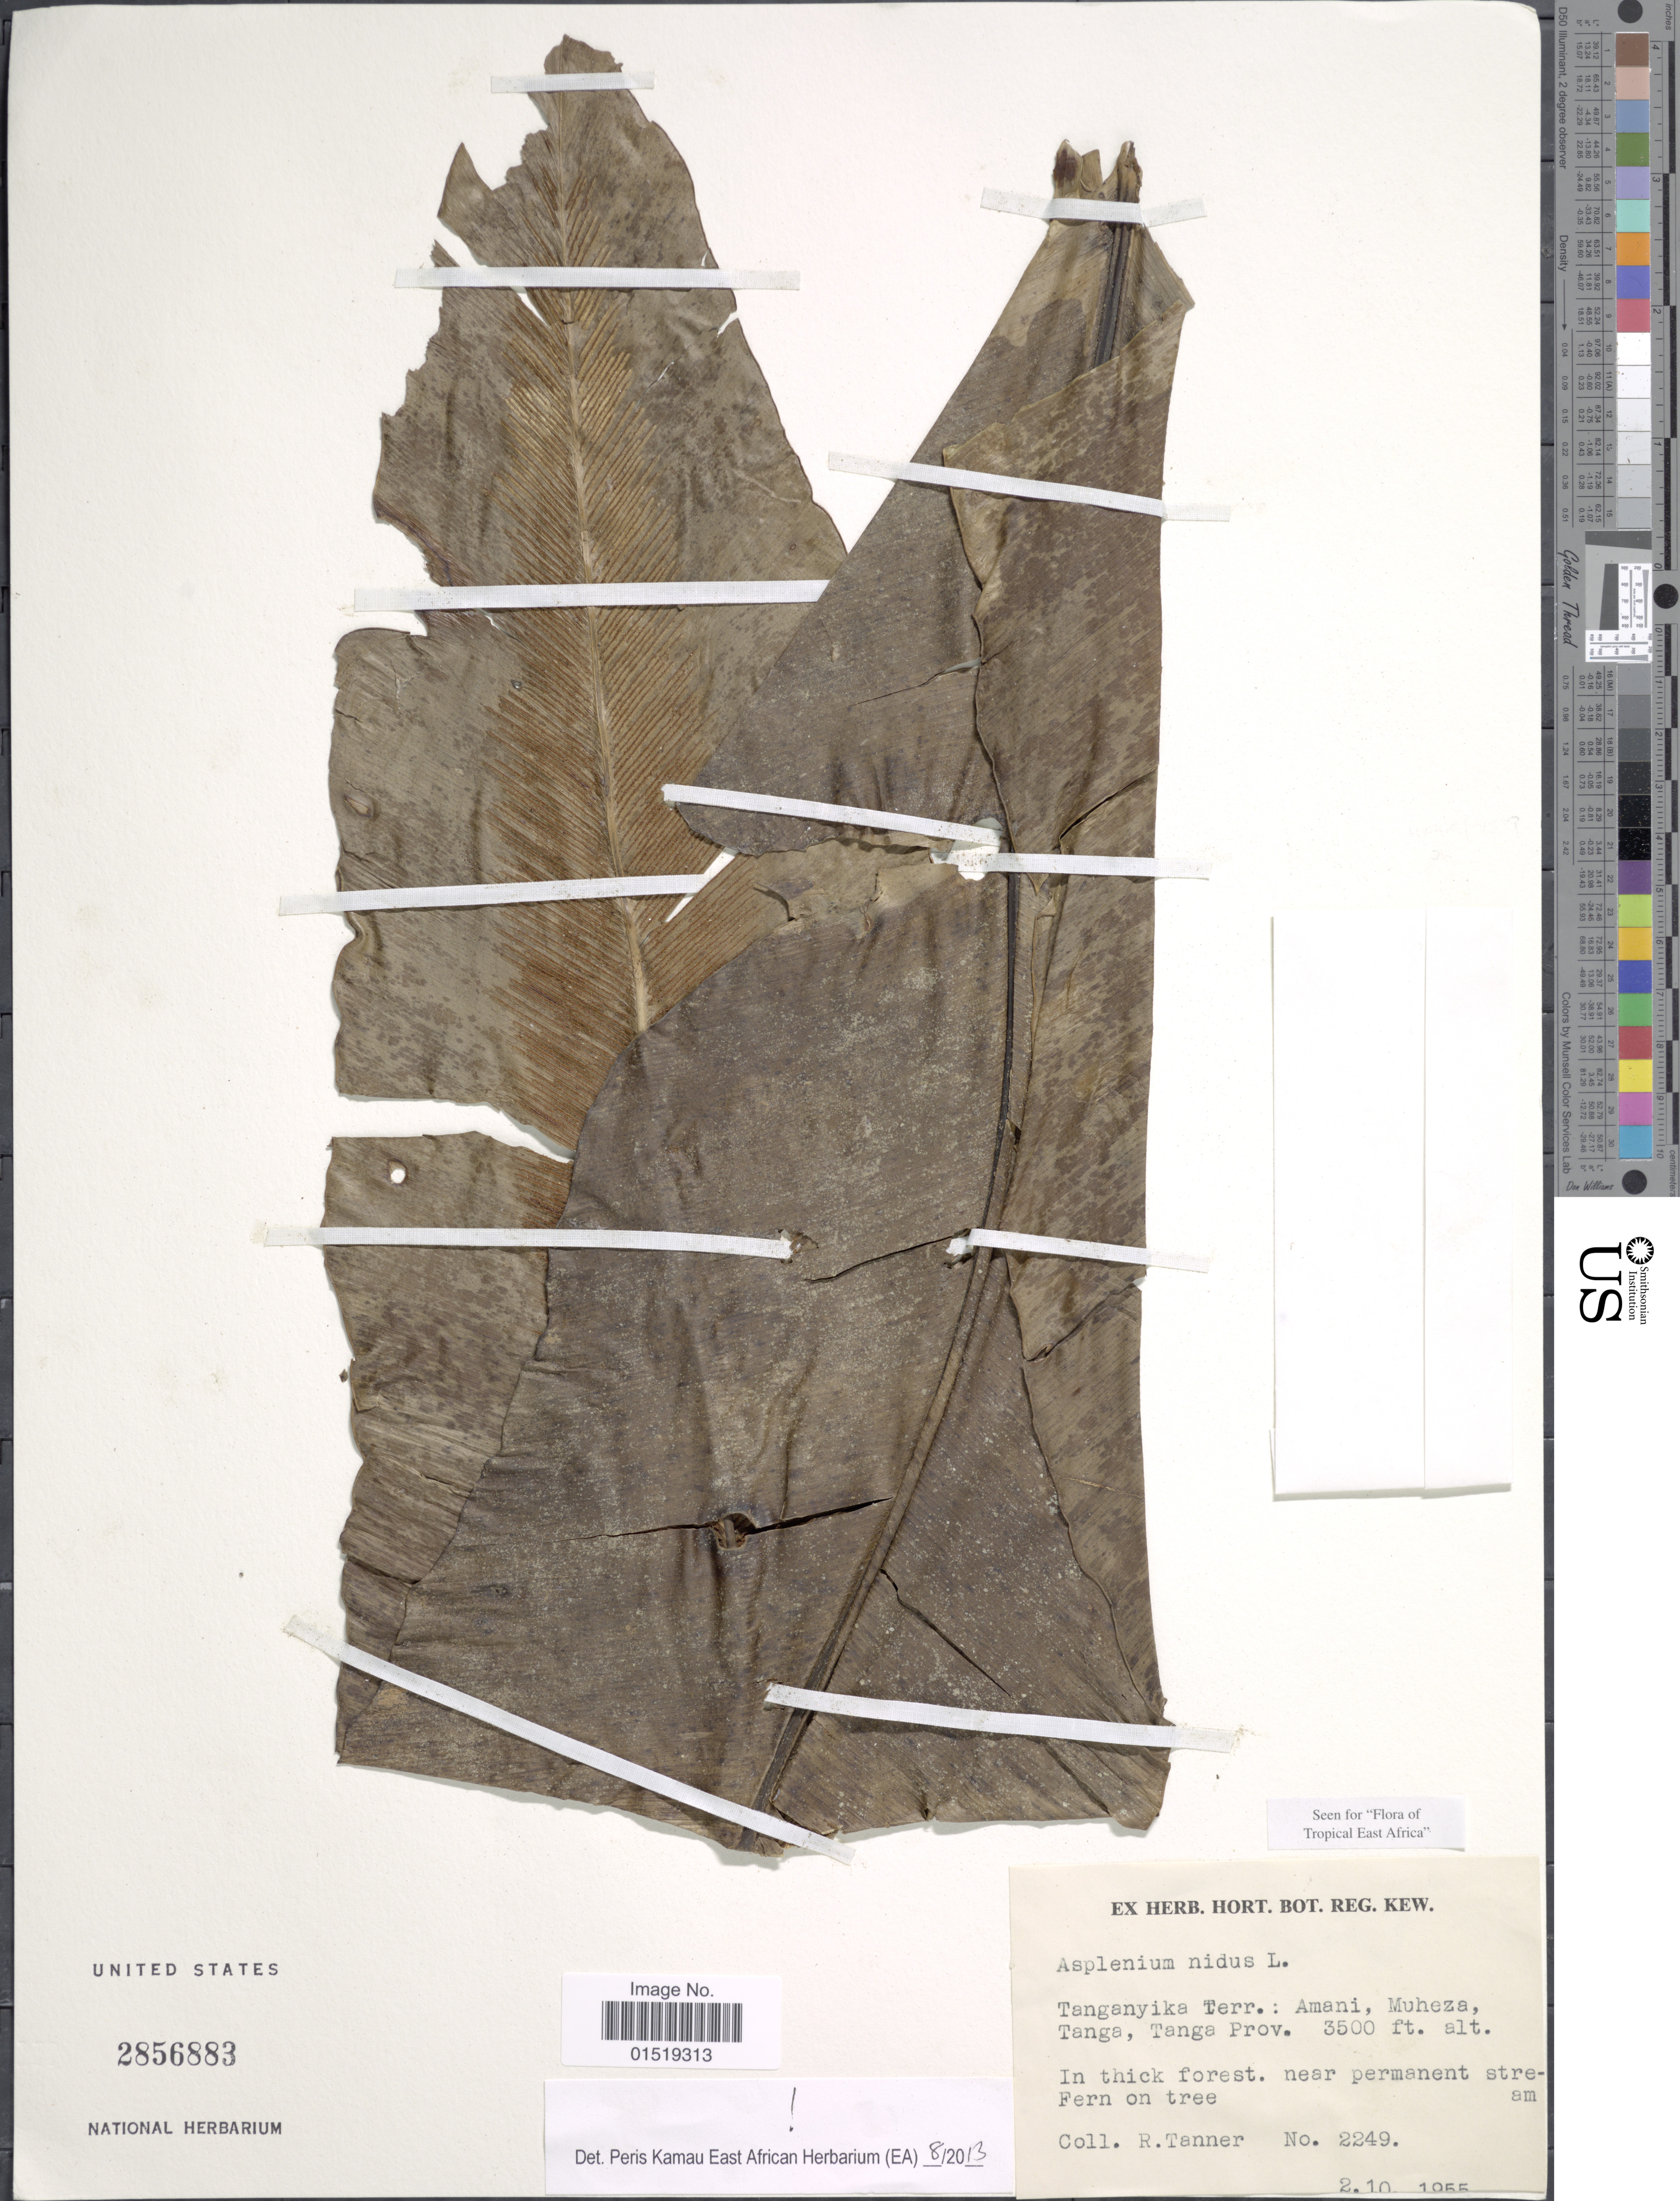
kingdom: Plantae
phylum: Tracheophyta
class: Polypodiopsida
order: Polypodiales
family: Aspleniaceae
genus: Asplenium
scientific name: Asplenium nidus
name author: L.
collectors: R. Tanner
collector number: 2249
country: Tanzania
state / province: Tanga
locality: Tanganyika Terr.: Amani, Muheza, Tanga, Tanga Prov.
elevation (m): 1067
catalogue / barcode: US 2856883